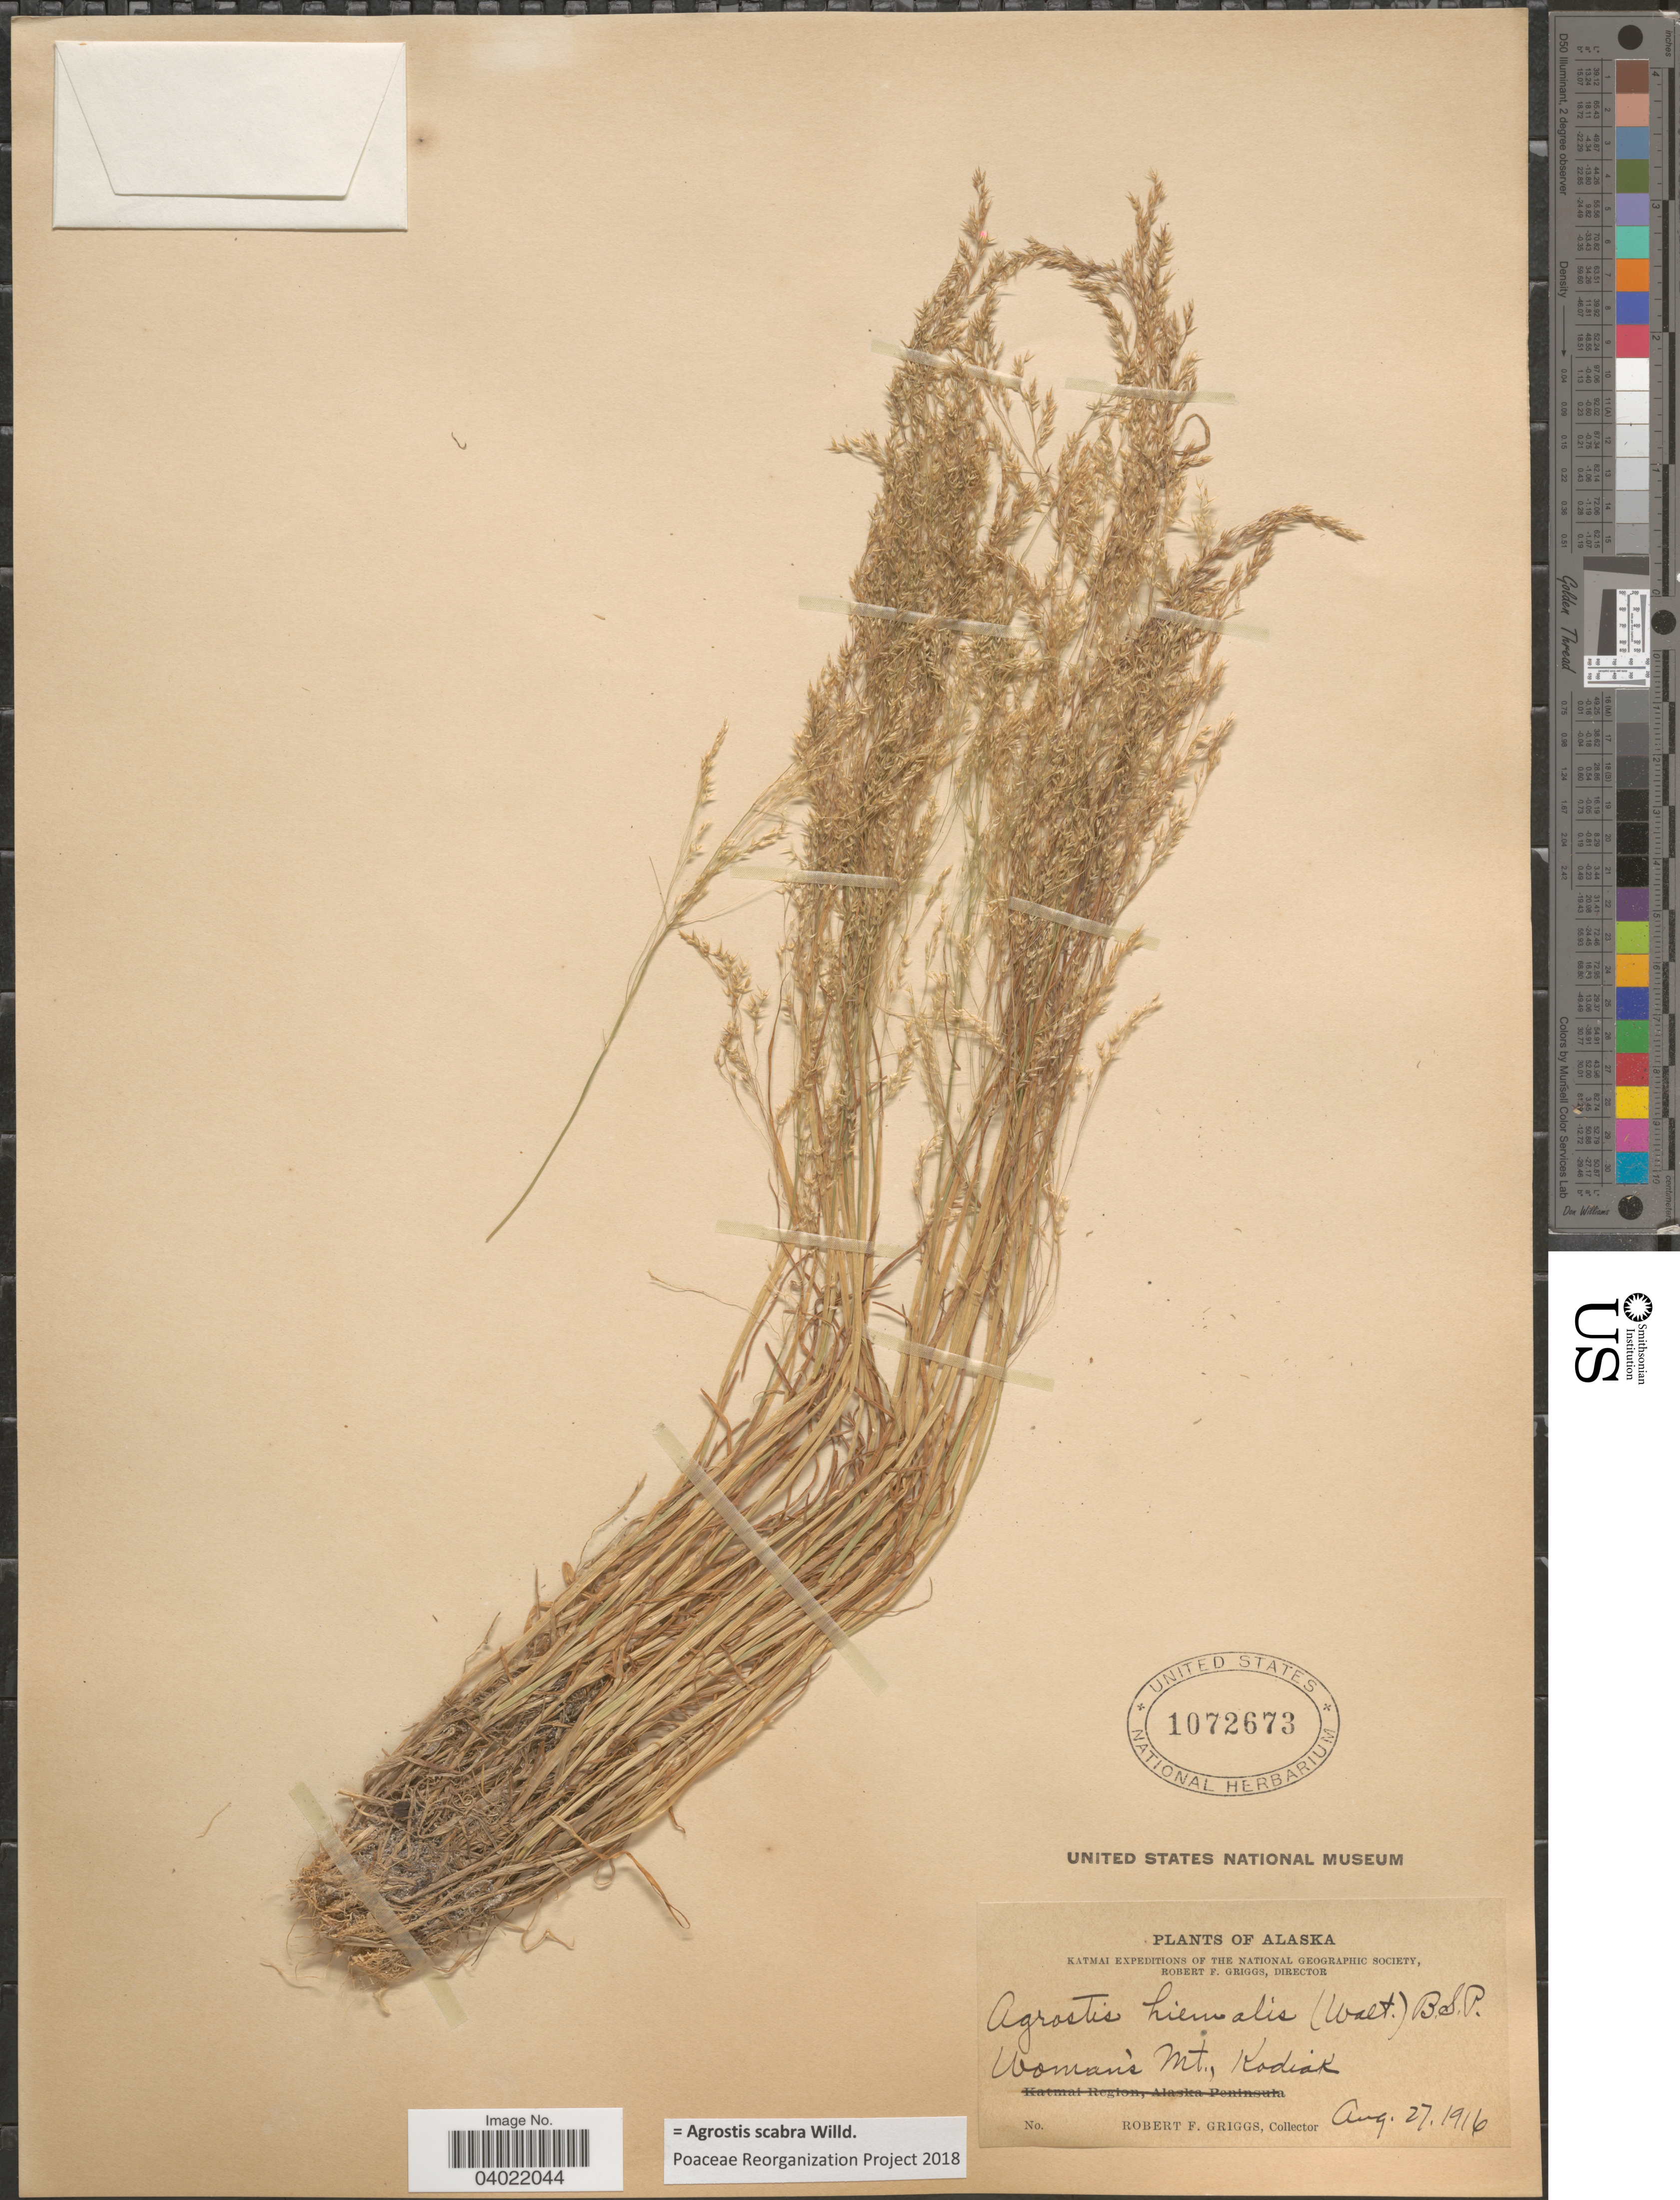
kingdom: Plantae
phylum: Tracheophyta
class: Liliopsida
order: Poales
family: Poaceae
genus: Agrostis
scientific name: Agrostis scabra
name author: Willd.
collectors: R. F. Griggs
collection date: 1916-08-27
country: United States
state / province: Alaska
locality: Woman's Mt., Kodiak.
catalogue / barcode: US 1072673